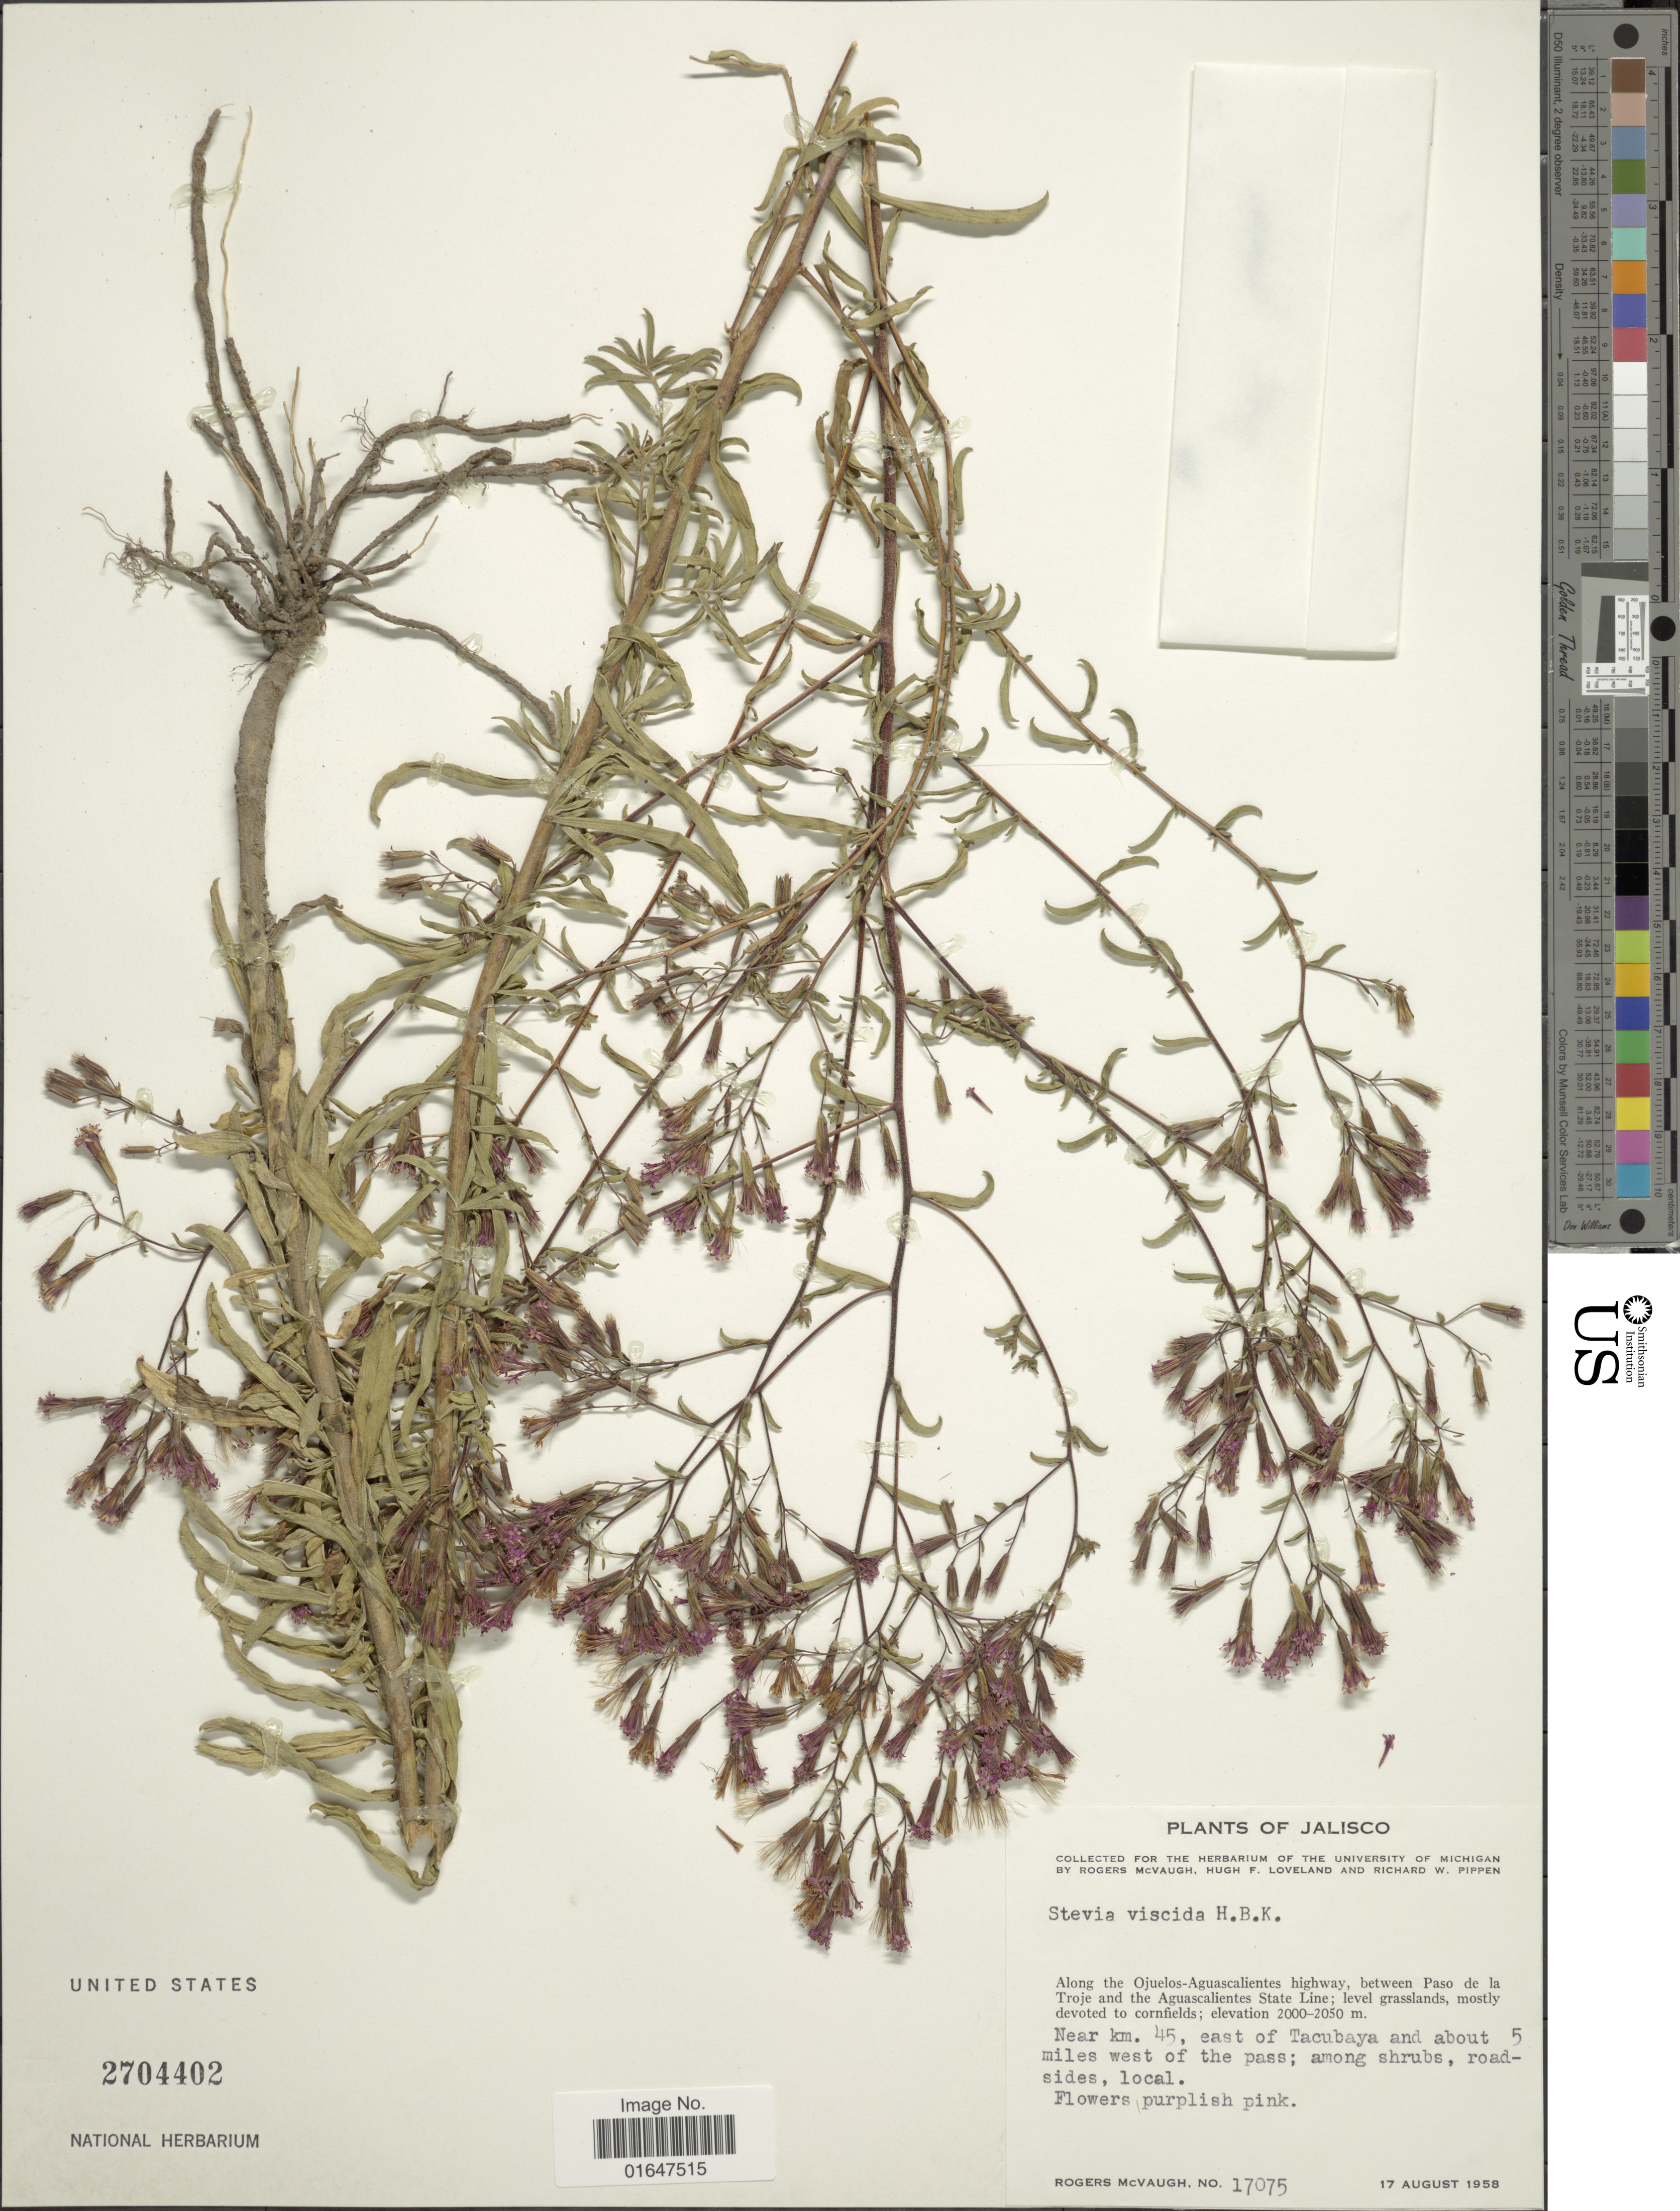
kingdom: Plantae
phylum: Tracheophyta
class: Magnoliopsida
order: Asterales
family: Asteraceae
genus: Stevia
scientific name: Stevia viscida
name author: Kunth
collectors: R. McVaugh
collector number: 17075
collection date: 1958-08-17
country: Mexico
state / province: Jalisco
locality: Along the Ojuelos-Aguascalientes highway, between Paso de la Troje and the Aguascalientes State Line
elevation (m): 2000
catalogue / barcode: US 2704402